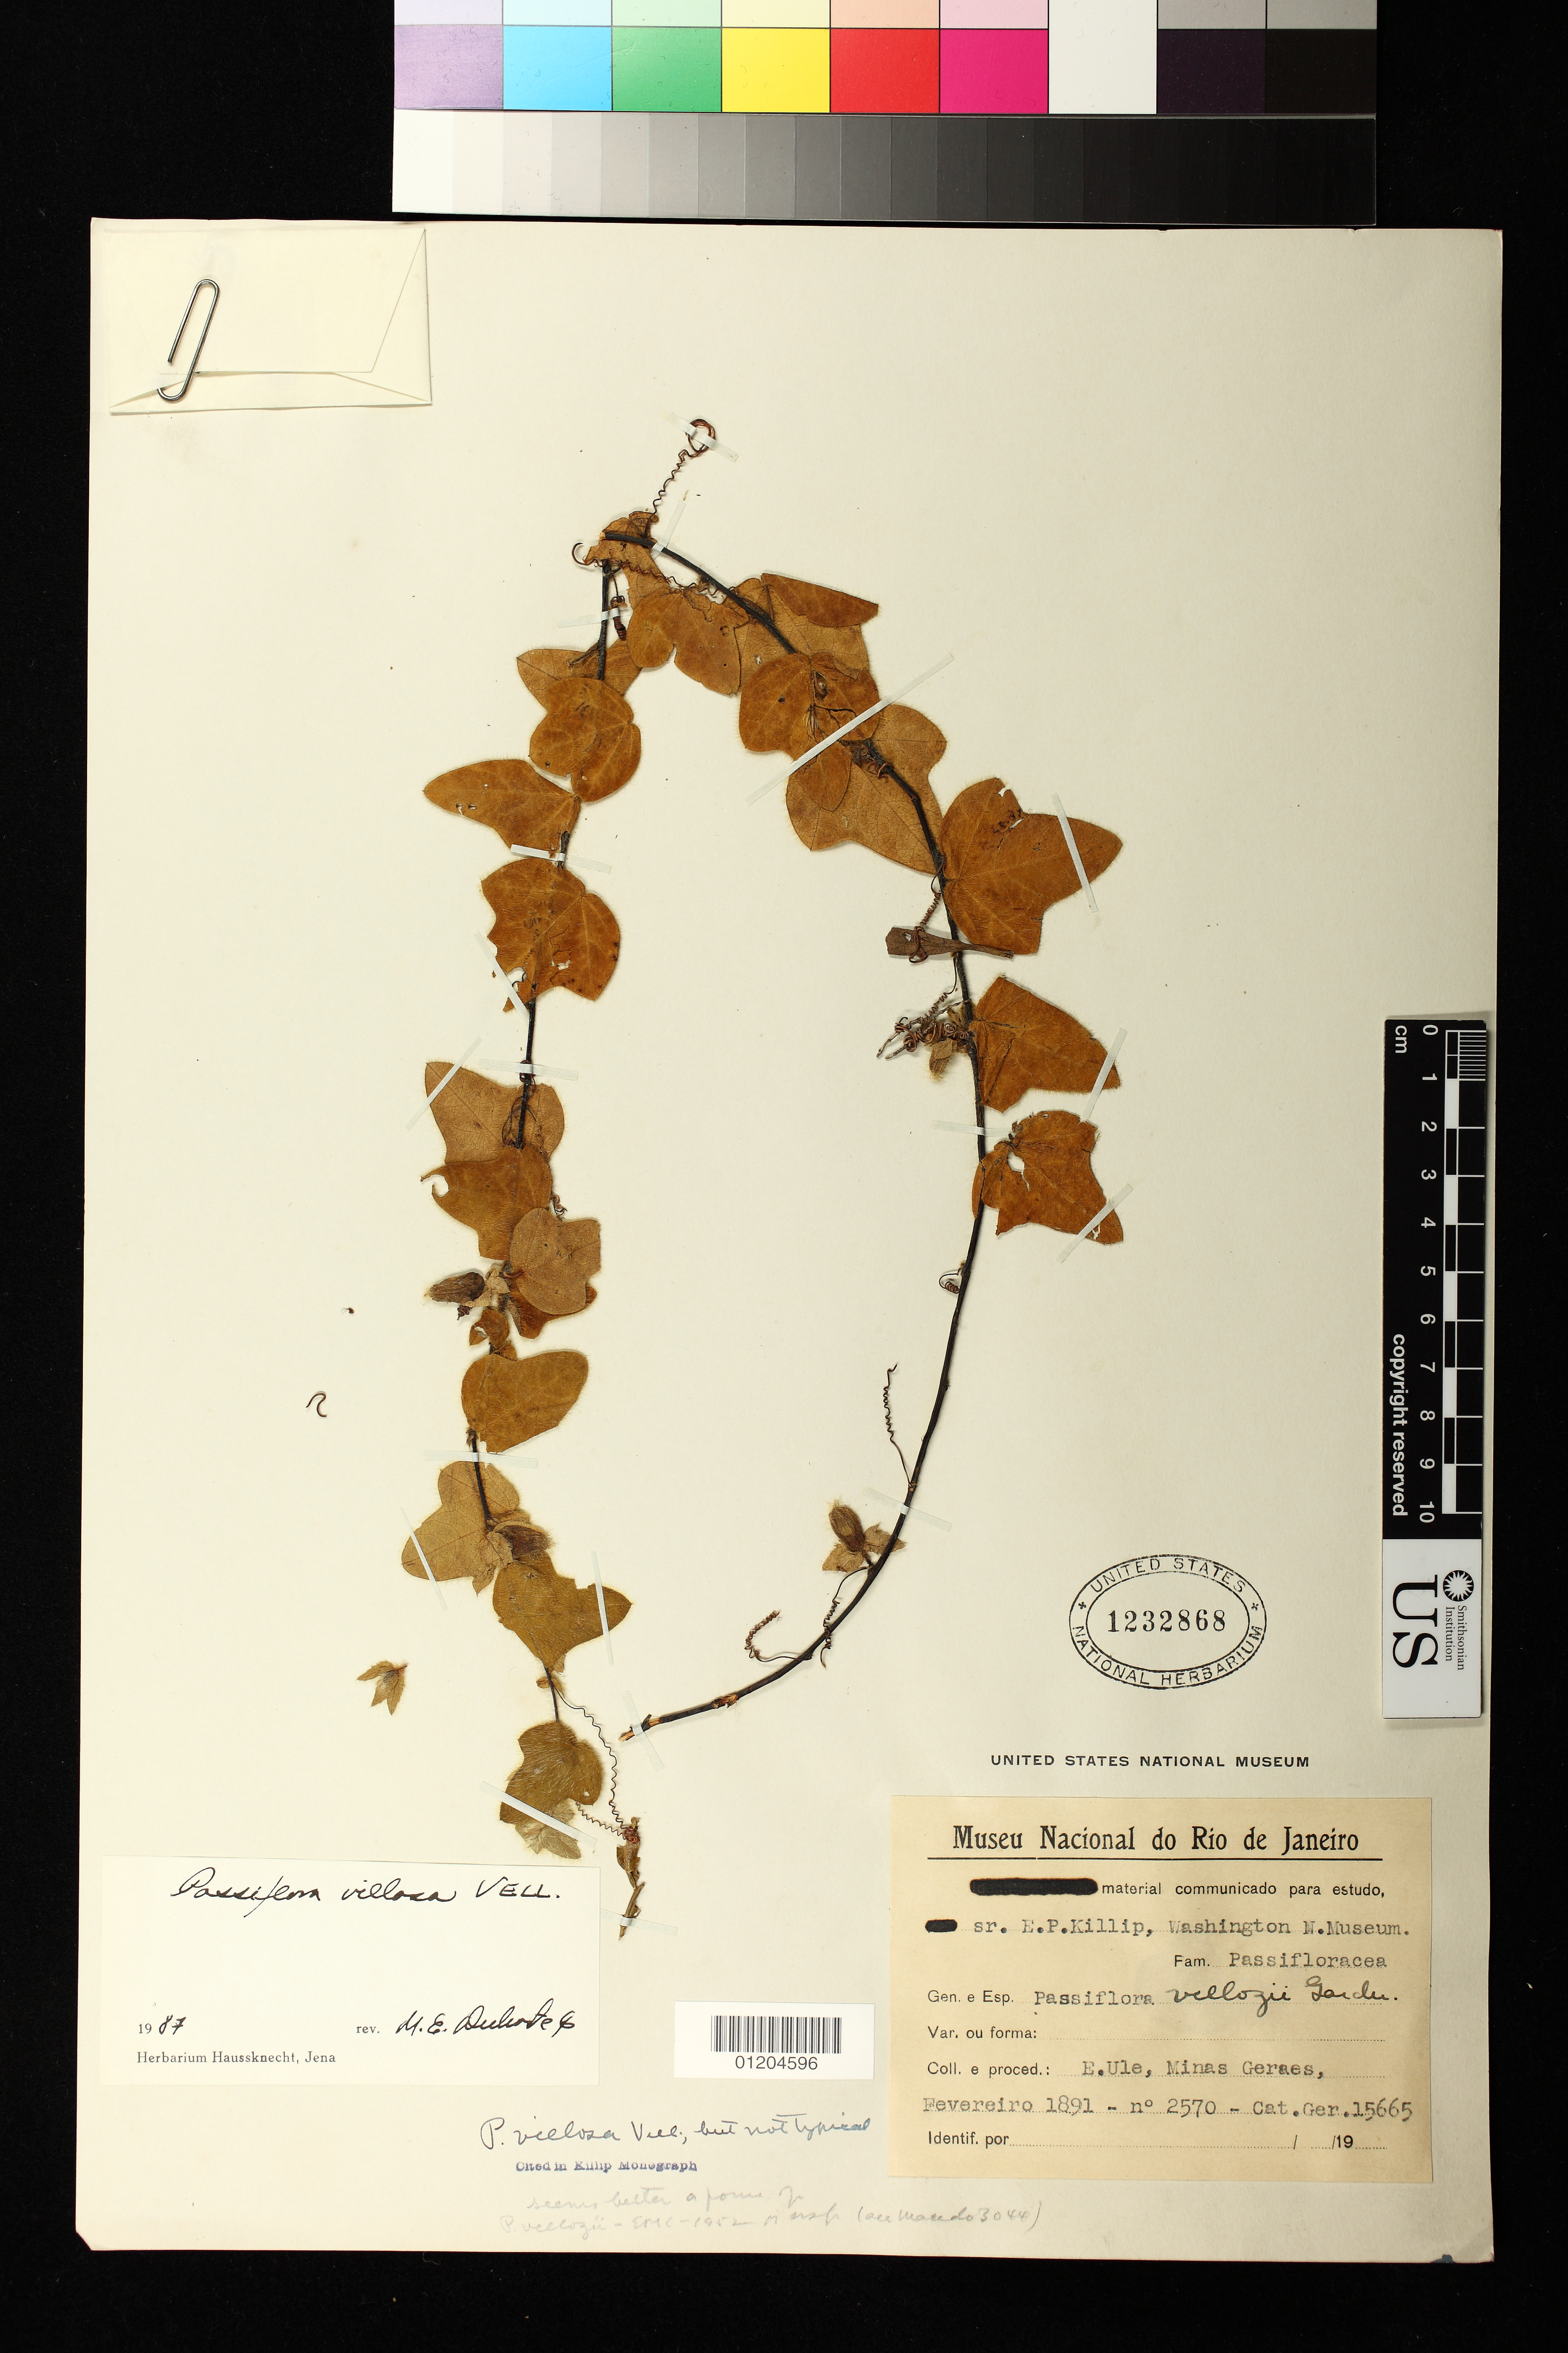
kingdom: Plantae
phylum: Tracheophyta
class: Magnoliopsida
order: Malpighiales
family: Passifloraceae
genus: Passiflora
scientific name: Passiflora vellozii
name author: Gardner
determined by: Svoboda, Harlan T., (NA), US Department of Agriculture (UNITED STATES)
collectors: E. H. Ule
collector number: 2570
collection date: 1891-02-01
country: Brazil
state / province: Minas Gerais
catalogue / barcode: US 1232868